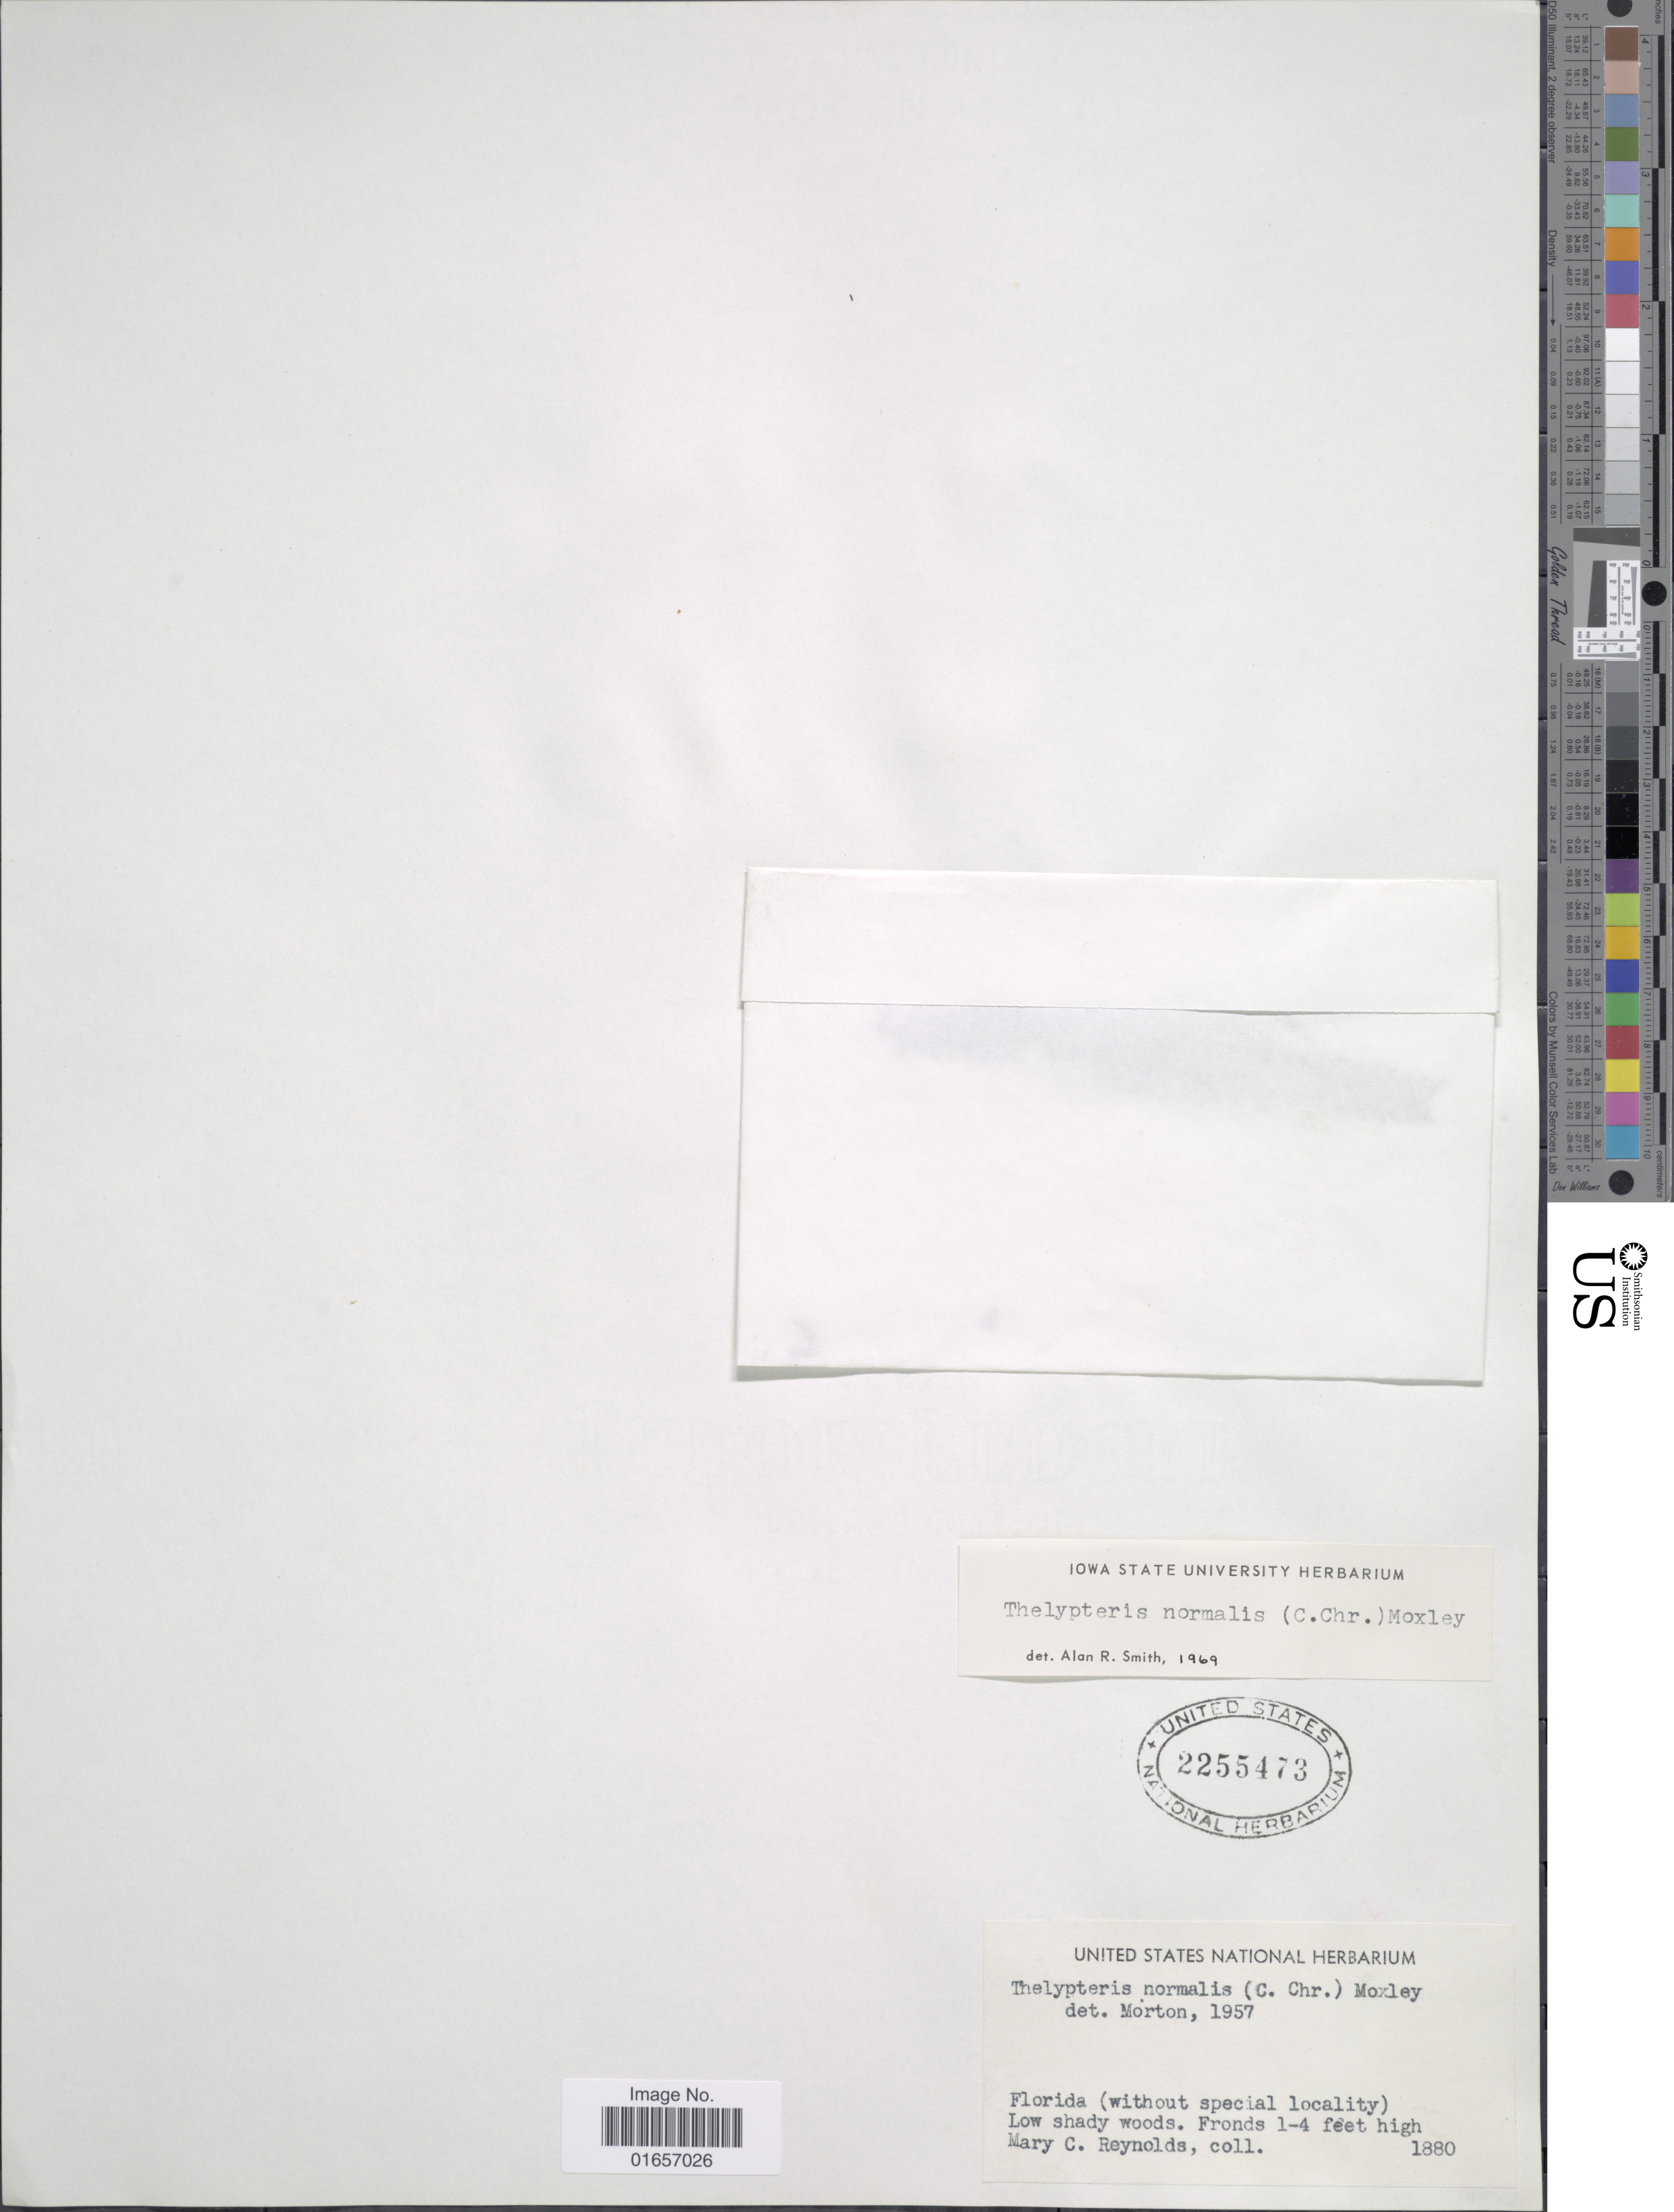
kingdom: Plantae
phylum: Tracheophyta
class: Polypodiopsida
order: Polypodiales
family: Thelypteridaceae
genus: Christella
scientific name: Christella kunthii comb. ined.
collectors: M. Reynolds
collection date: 1880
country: United States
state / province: Florida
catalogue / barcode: US 2255473